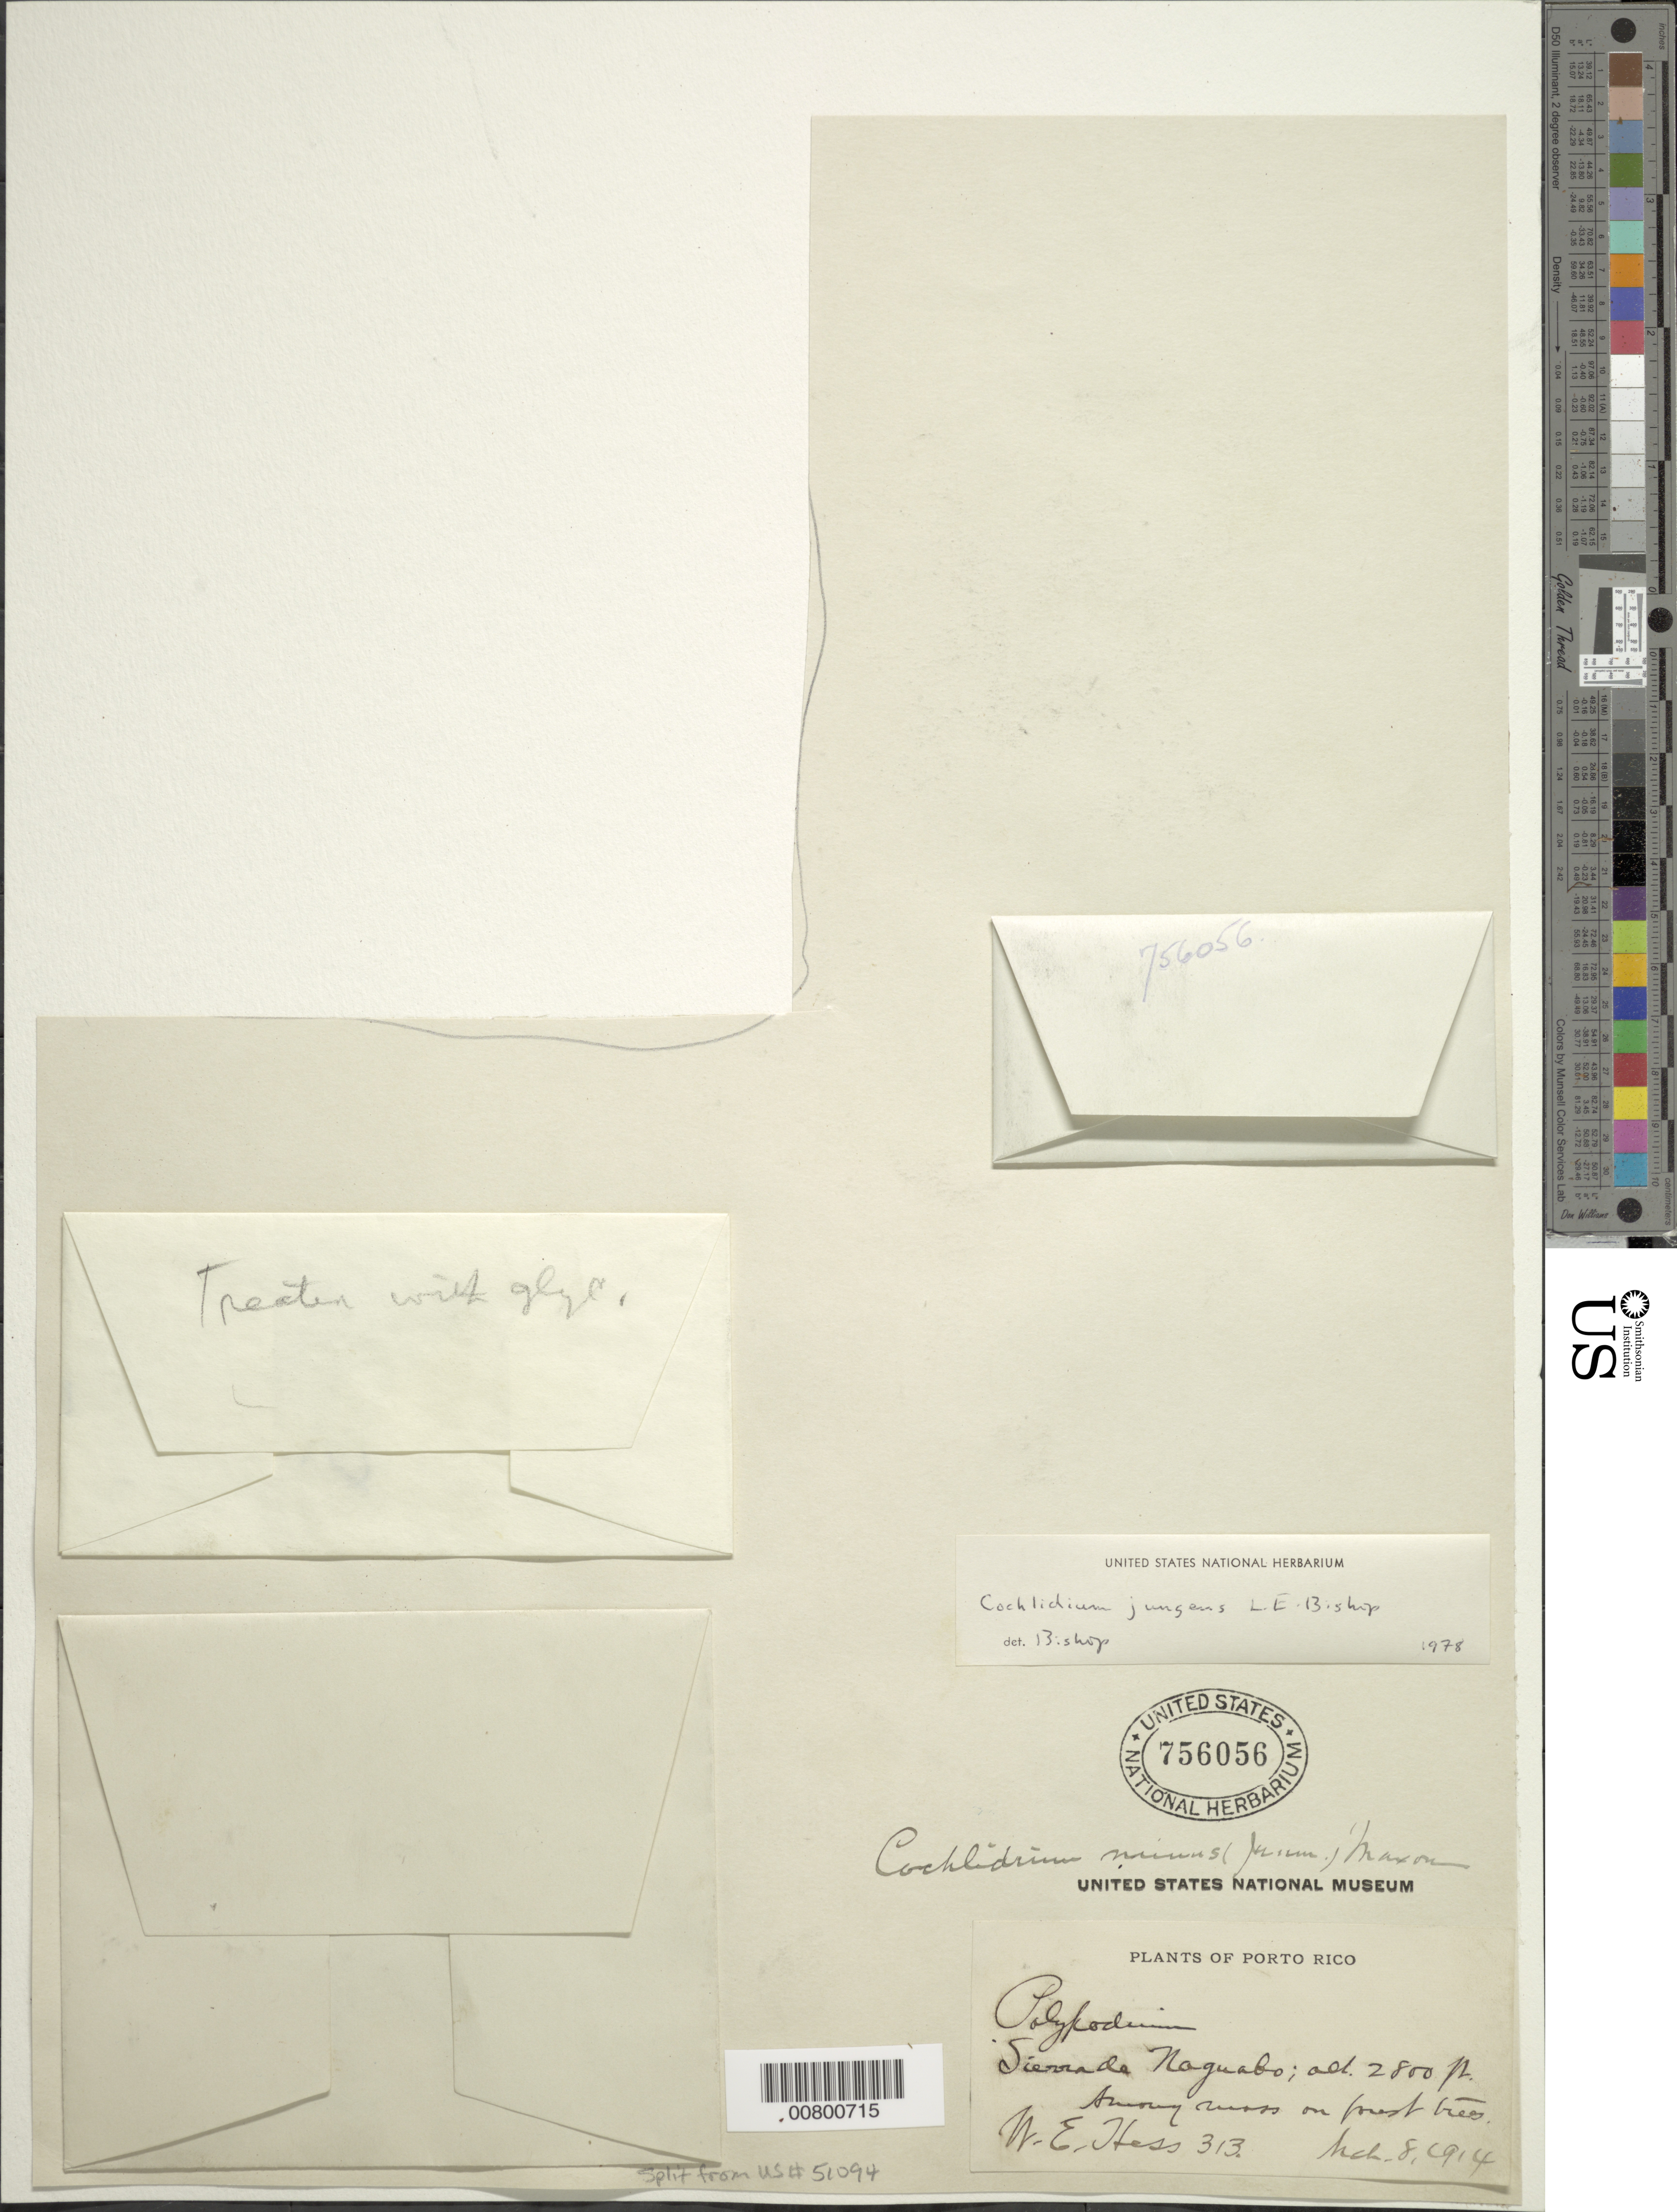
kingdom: Plantae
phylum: Tracheophyta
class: Polypodiopsida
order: Polypodiales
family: Polypodiaceae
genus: Cochlidium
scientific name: Cochlidium jungens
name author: L.E. Bishop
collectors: W. Hess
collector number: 313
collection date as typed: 08 Mar 1914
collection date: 1914-03-08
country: Puerto Rico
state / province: Naguabo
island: Puerto Rico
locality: Sierra de naguabo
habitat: On forest trees, among moss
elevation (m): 853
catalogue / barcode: US 756056